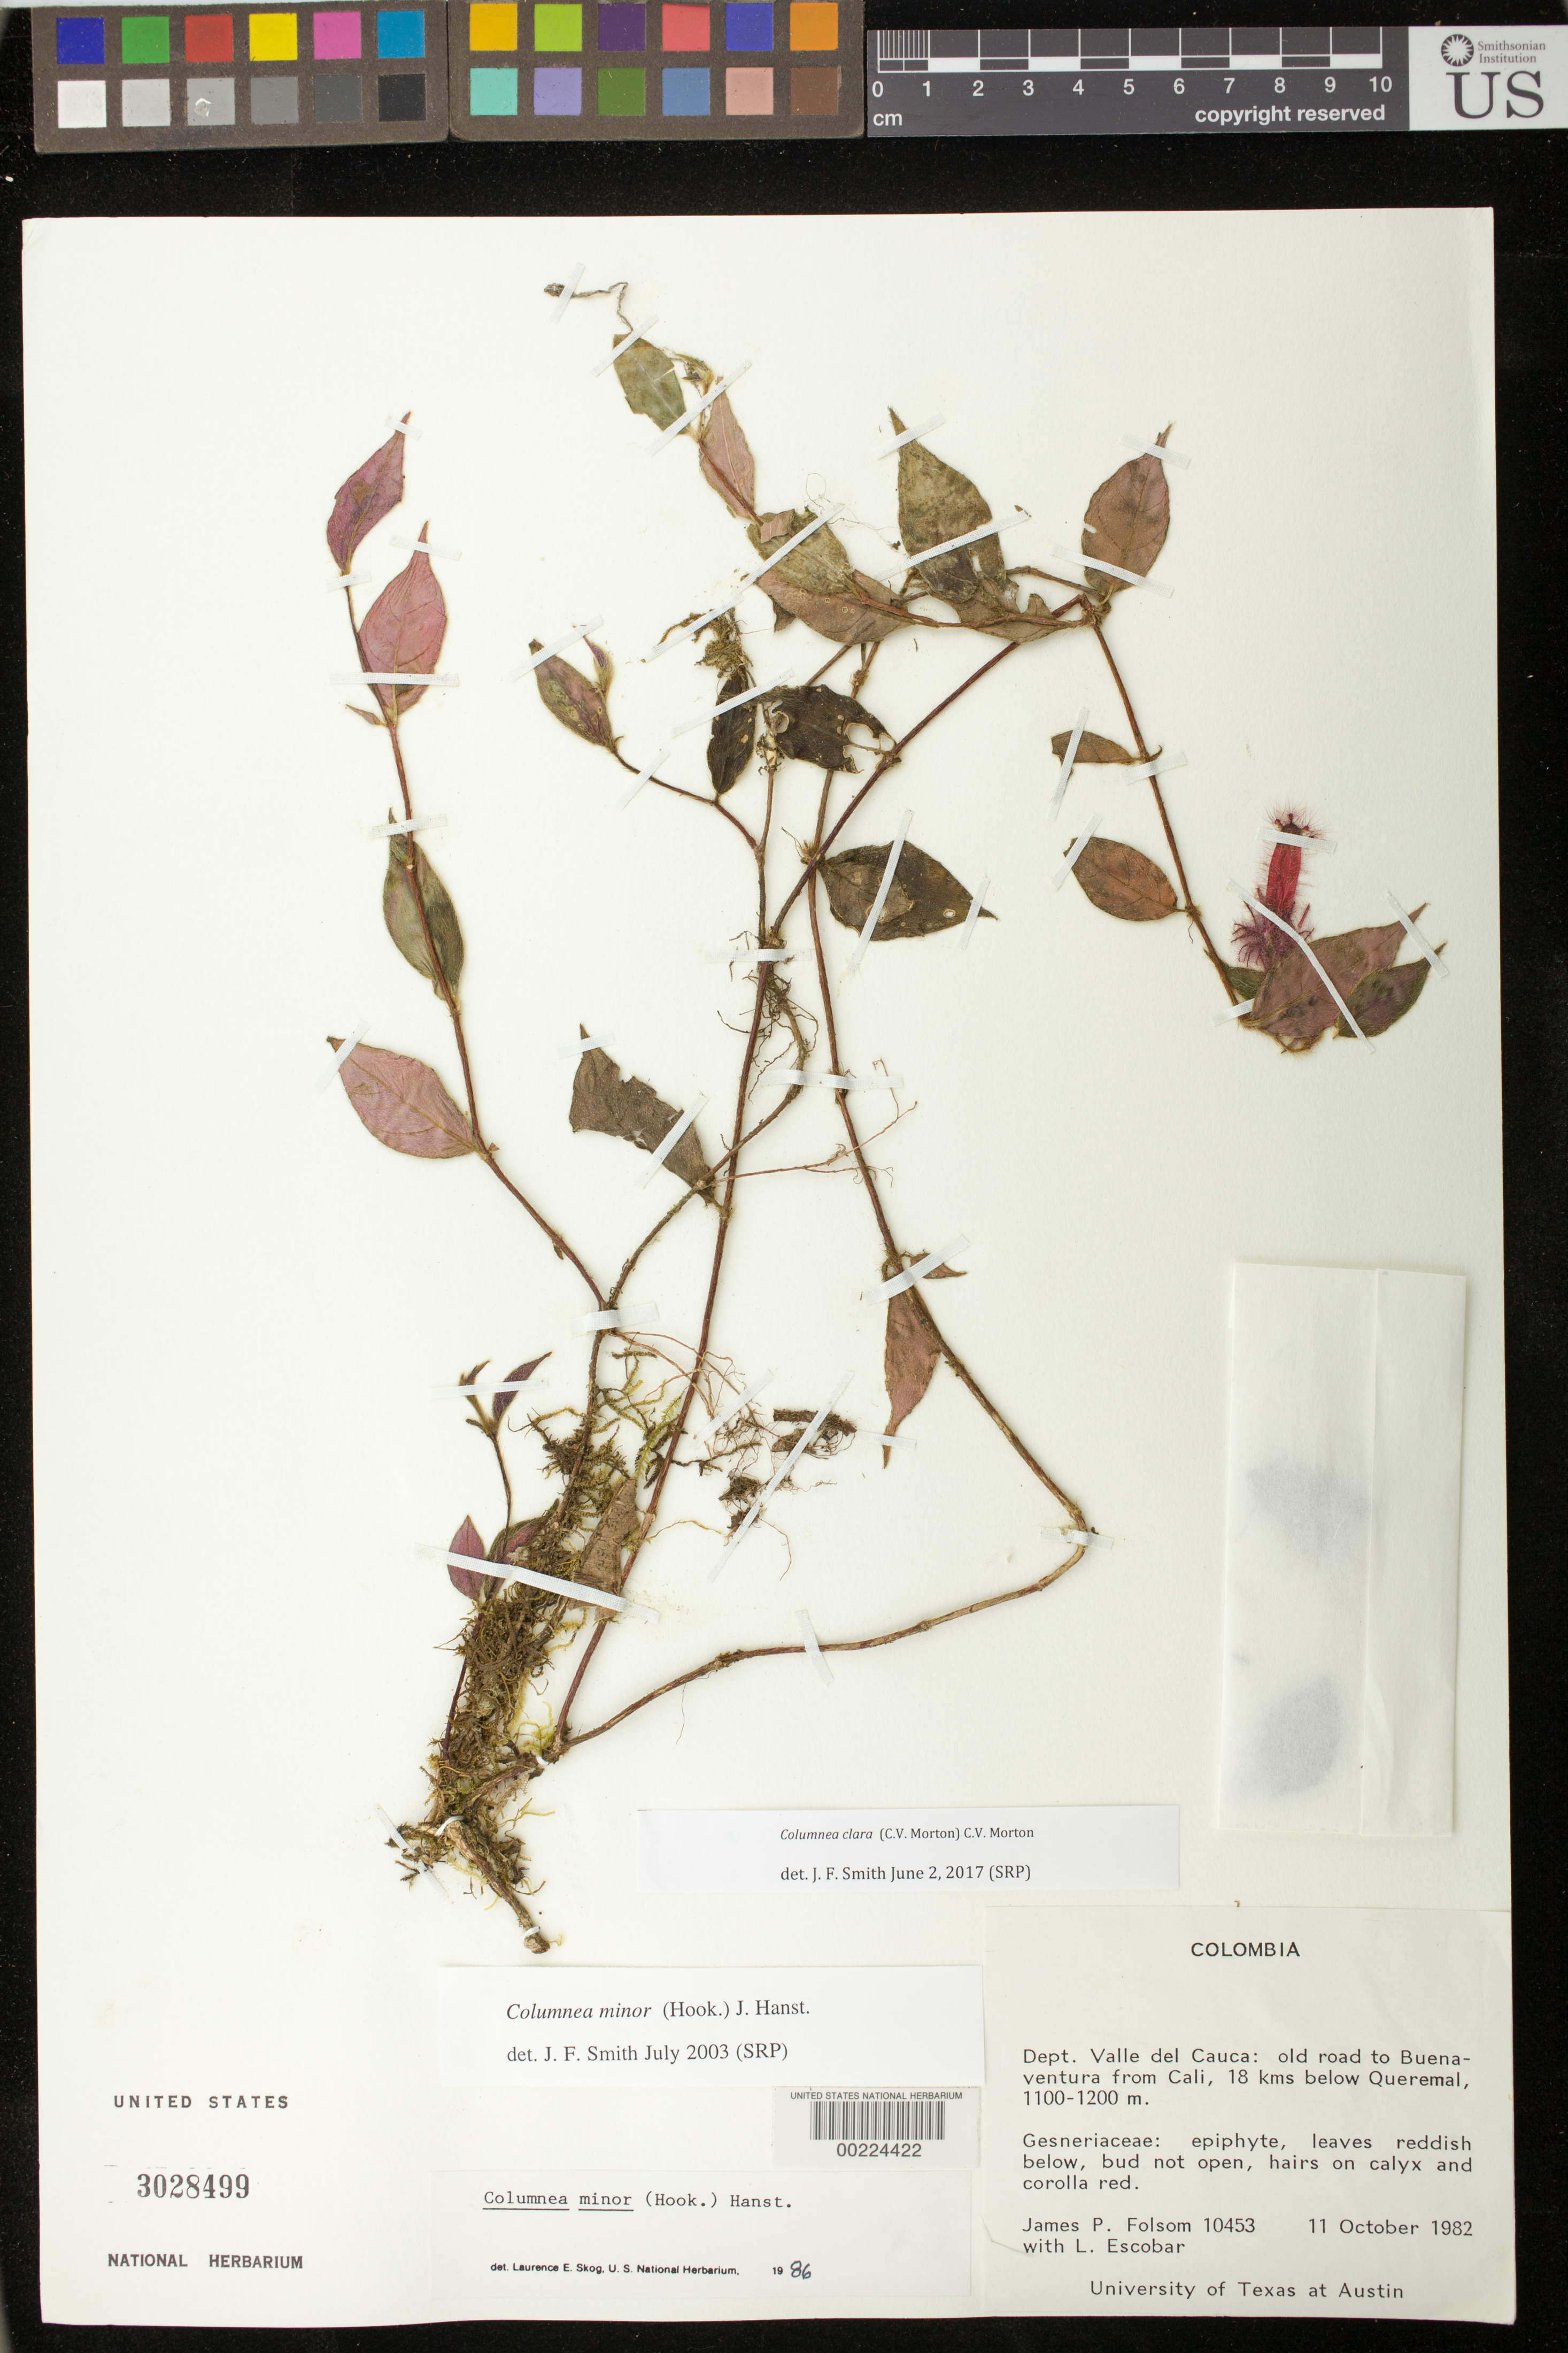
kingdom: Plantae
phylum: Tracheophyta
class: Magnoliopsida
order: Lamiales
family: Gesneriaceae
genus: Columnea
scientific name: Columnea clara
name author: (C.V. Morton) C.V. Morton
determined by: Smith, J. F.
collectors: J. P. Folsom & L. K. de Escobar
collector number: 10453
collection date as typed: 11 Oct 1982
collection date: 1982-10-11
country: Colombia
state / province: Valle del Cauca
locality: Old road to Buenaventura to Cali, 18 km below Queremal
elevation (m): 1100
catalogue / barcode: US 3028499